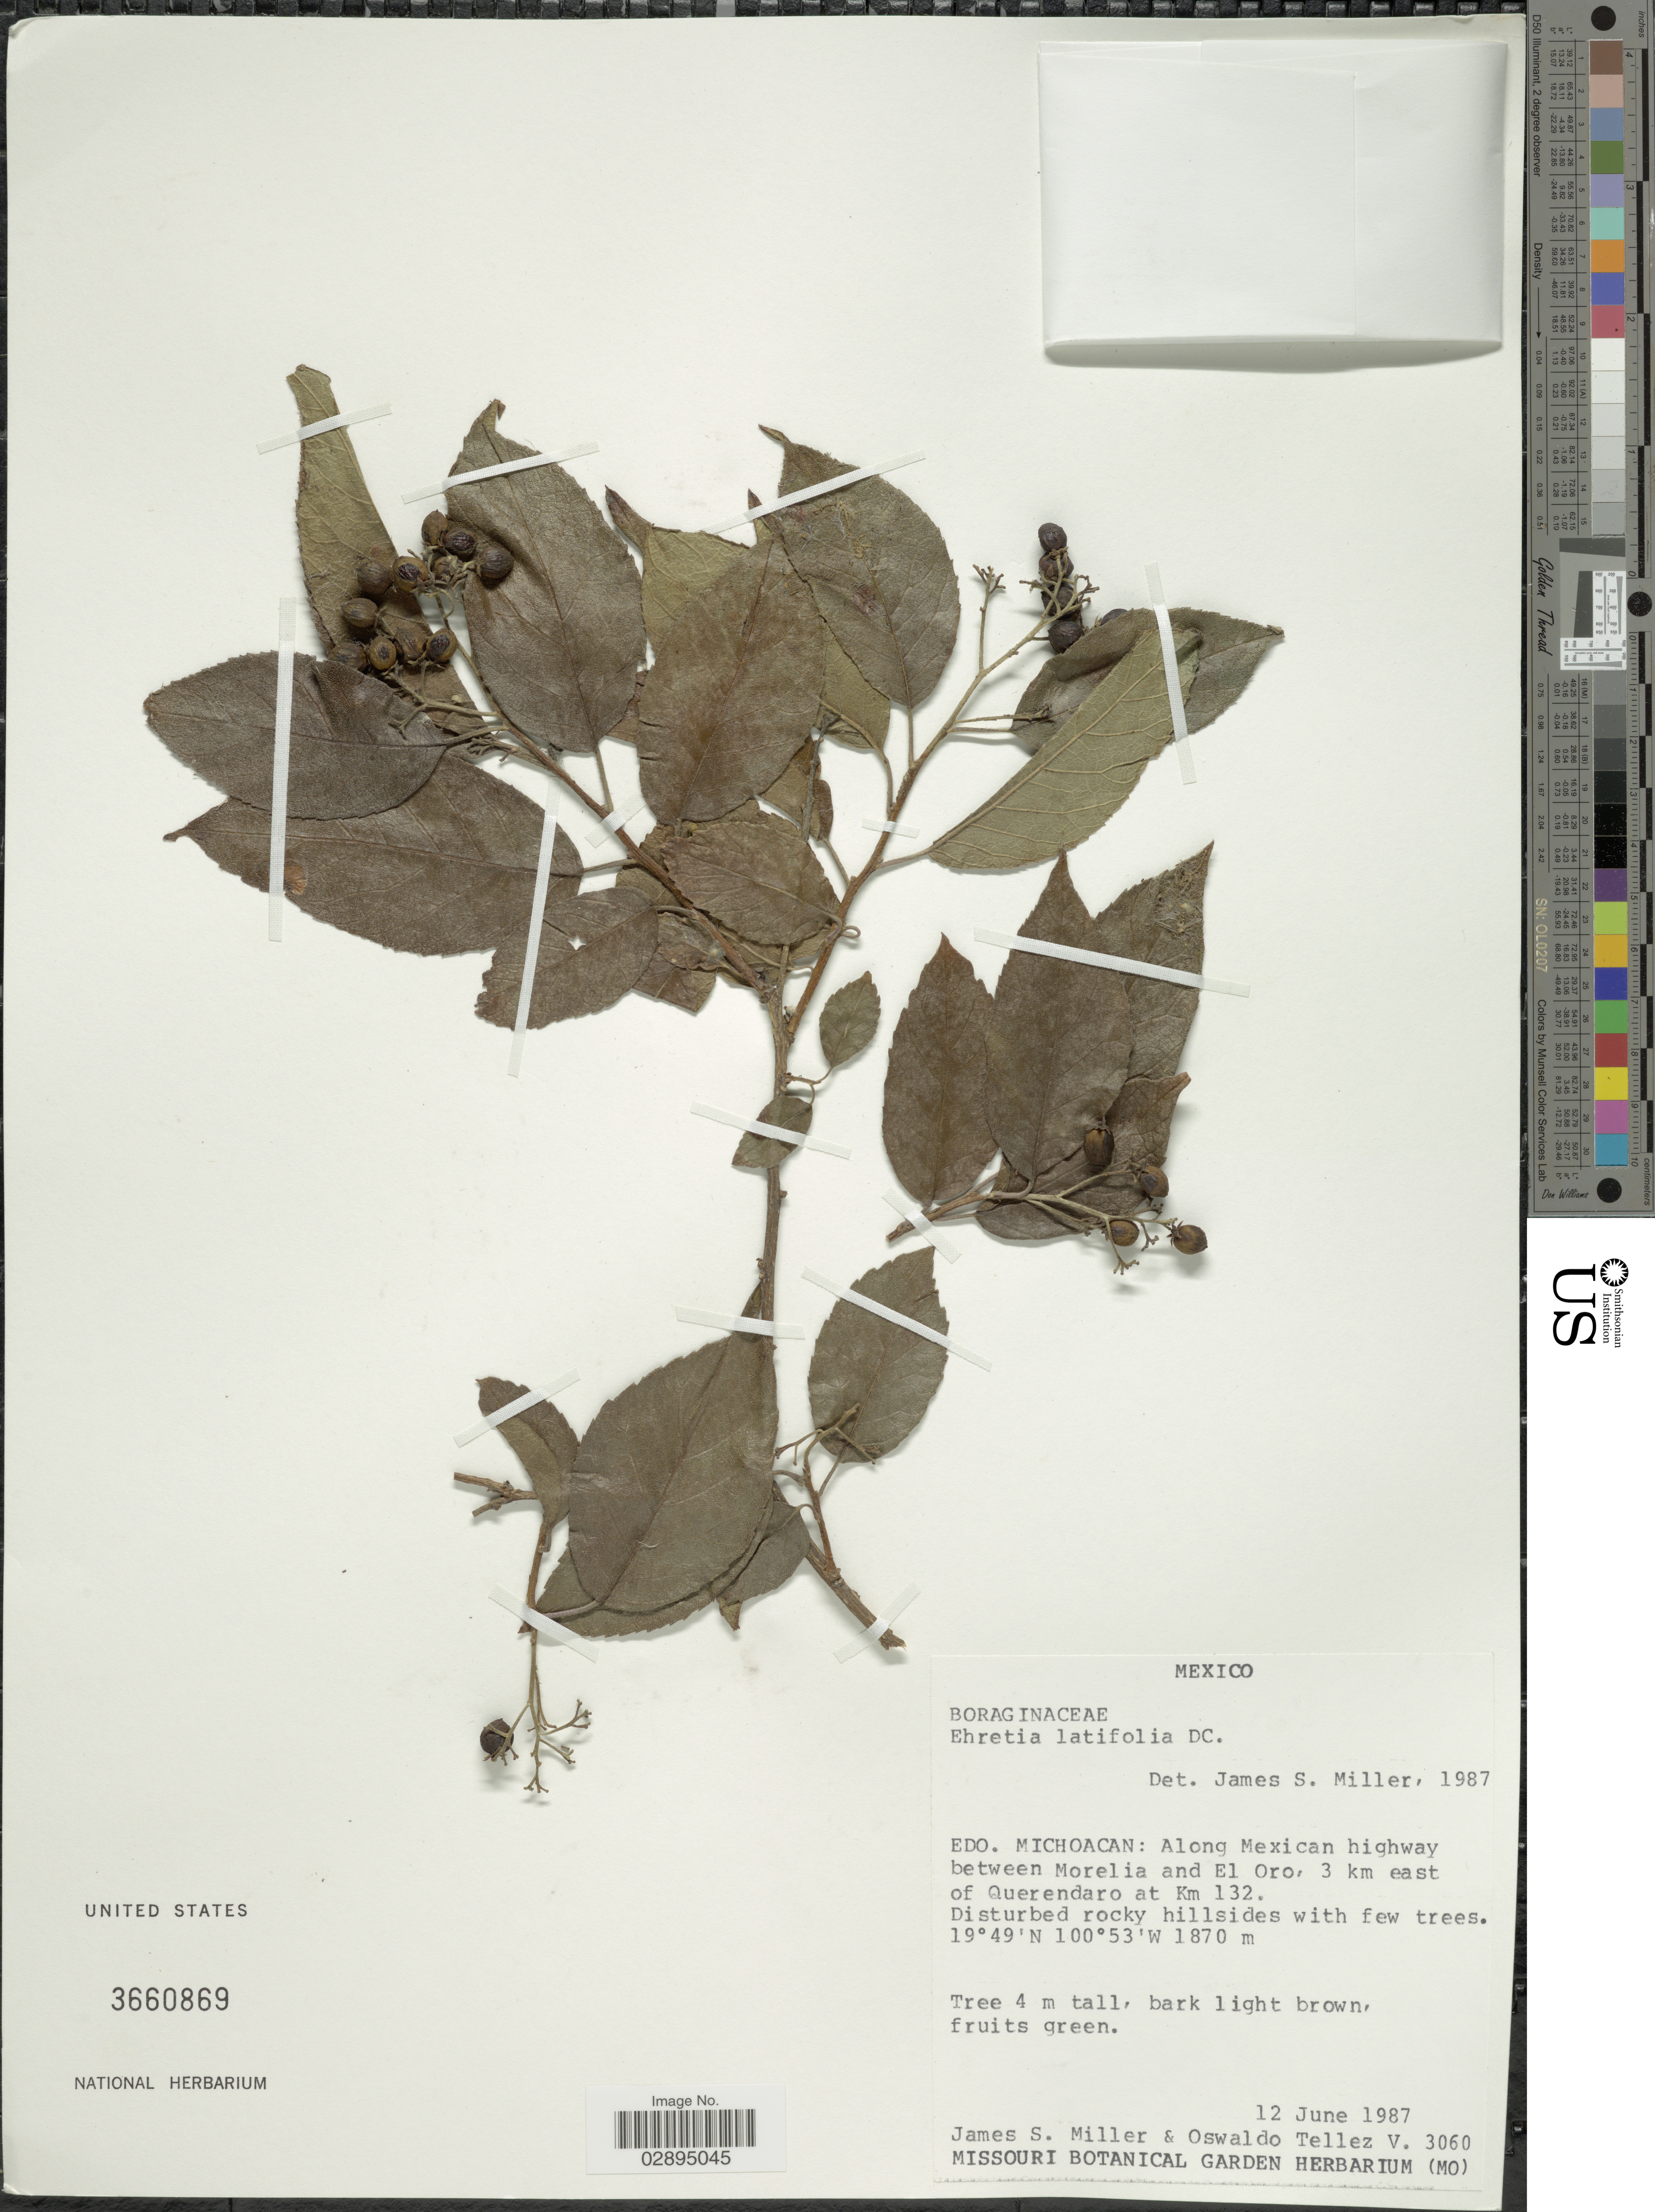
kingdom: Plantae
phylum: Tracheophyta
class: Magnoliopsida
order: Boraginales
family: Ehretiaceae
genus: Ehretia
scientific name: Ehretia latifolia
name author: DC.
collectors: J. S. Miller & O. Téllez V.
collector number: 3060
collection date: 1987-06-12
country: Mexico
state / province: Michoacán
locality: Edo. Michoacan: Along Mexican highway between Morelia and El Oro, 3 km east of Querendaro at Km 132.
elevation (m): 1870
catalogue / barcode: US 3660869